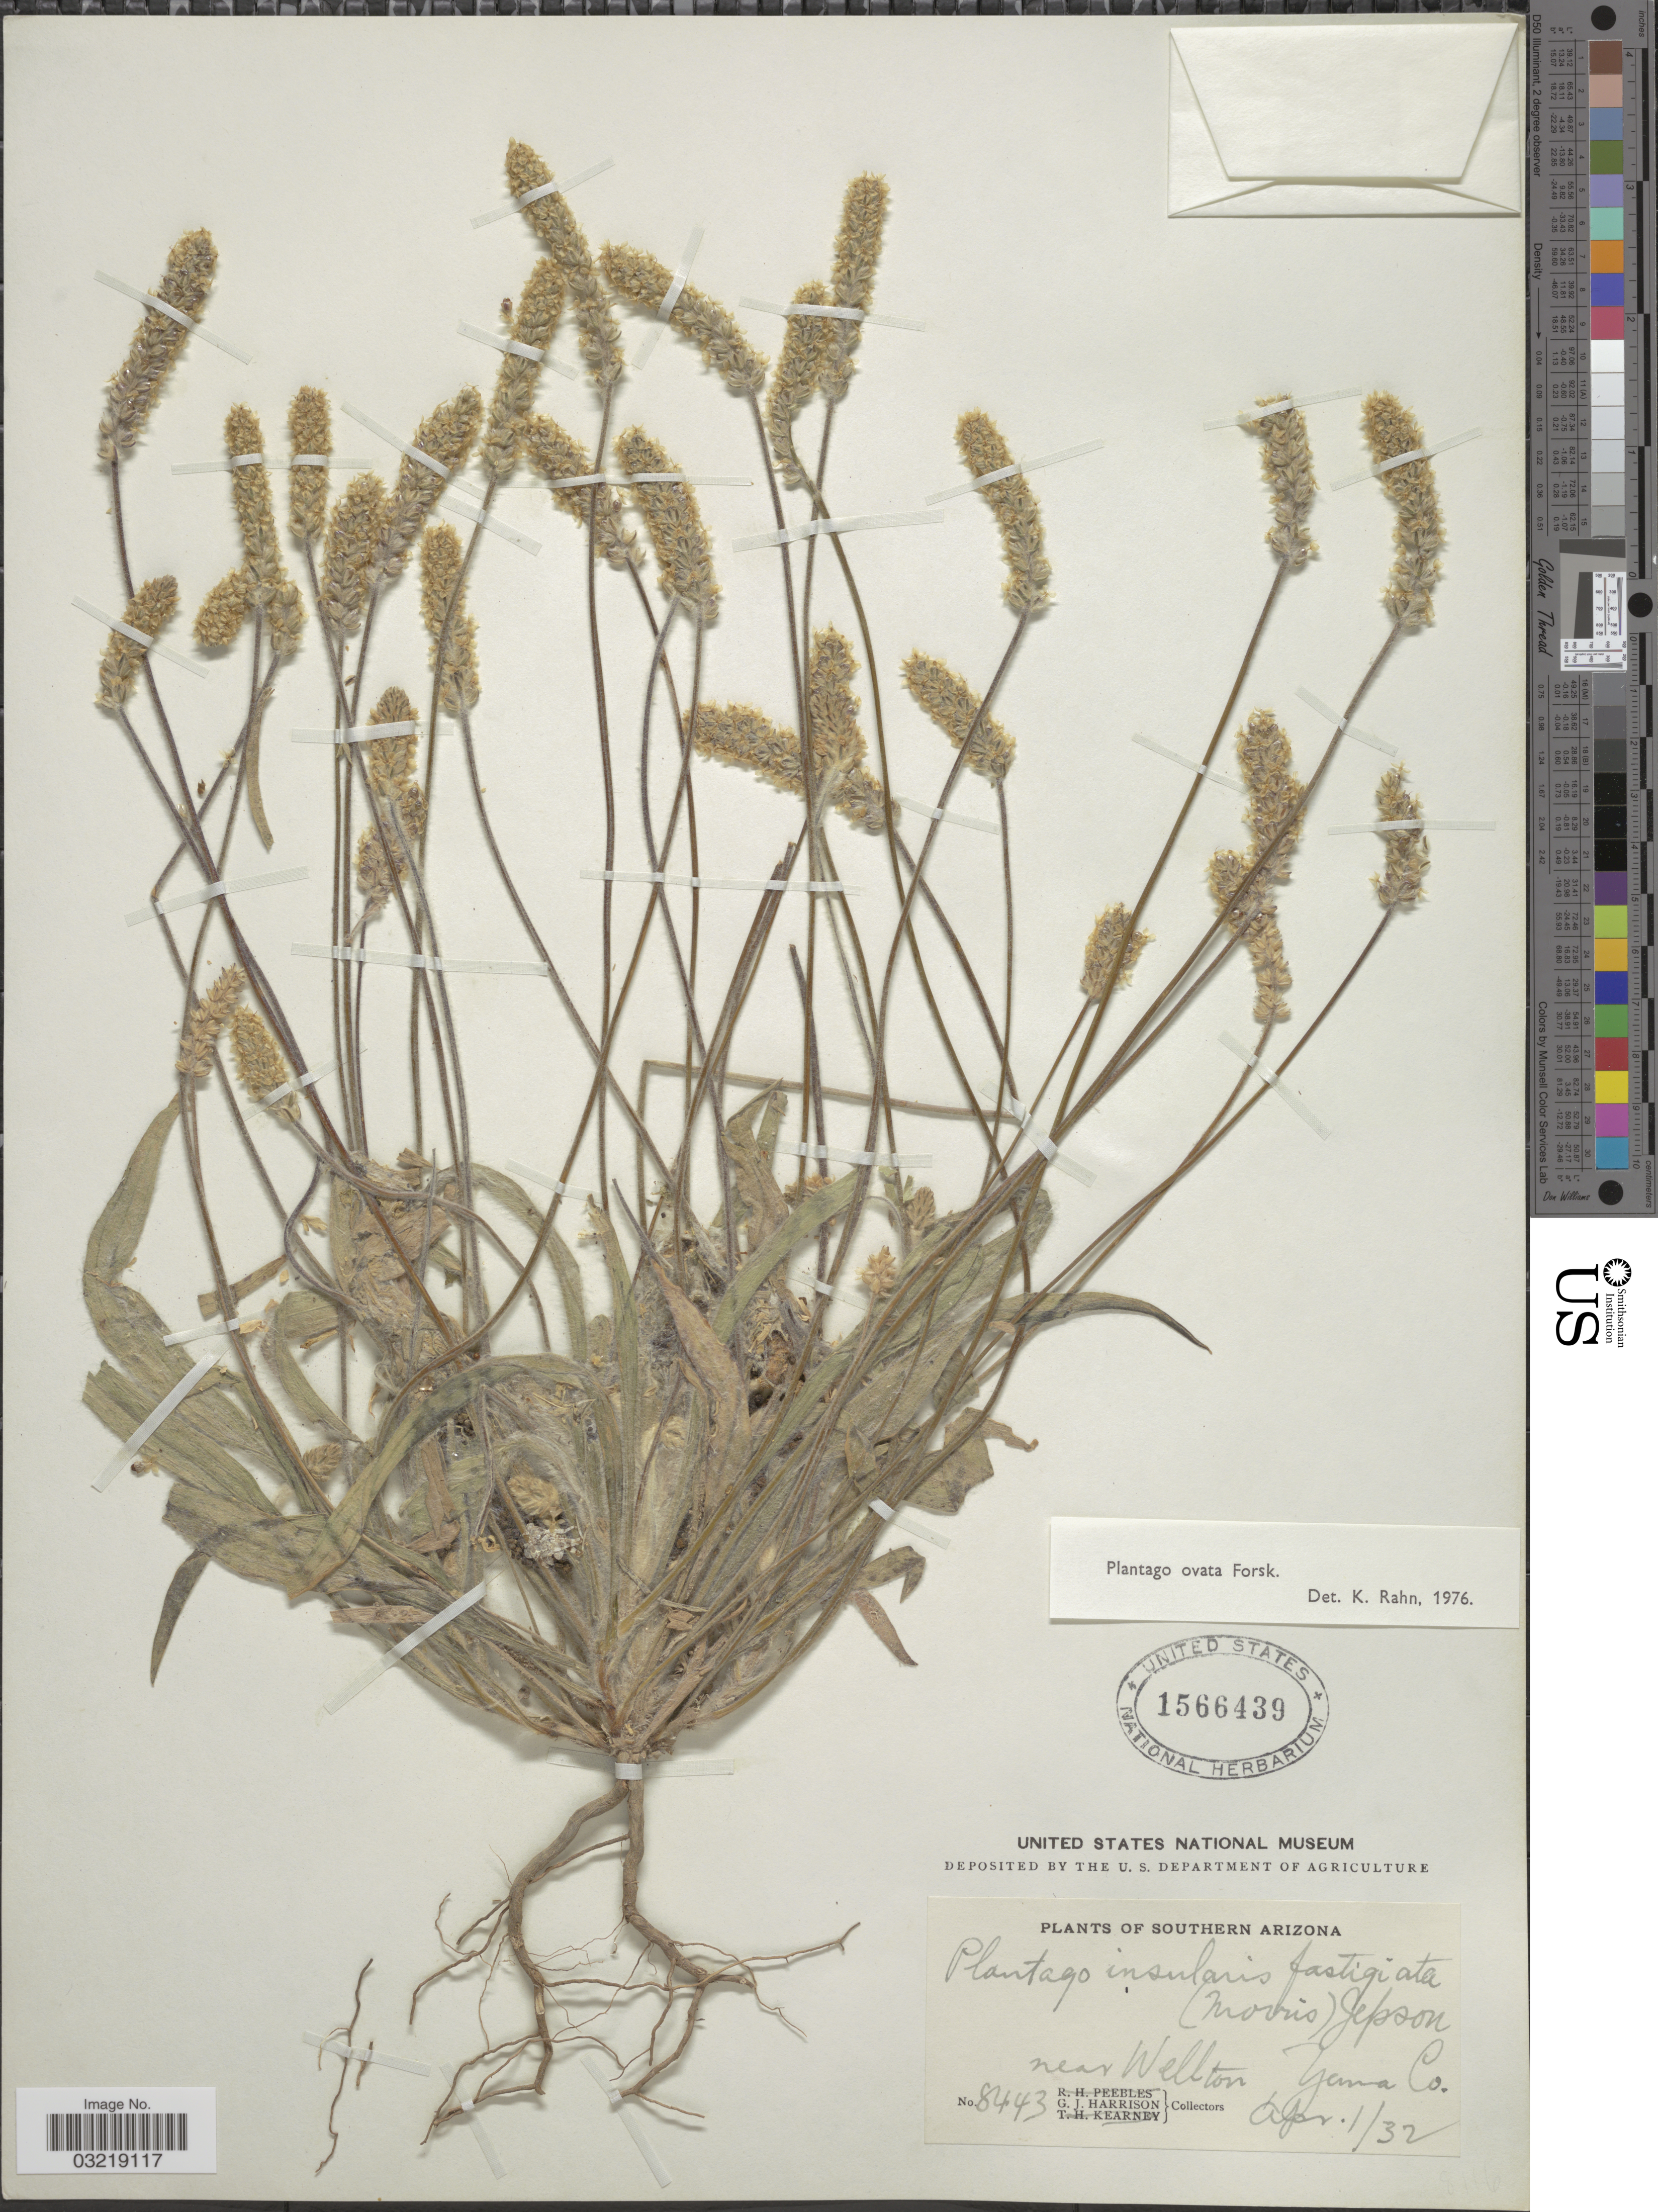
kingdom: Plantae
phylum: Tracheophyta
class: Magnoliopsida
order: Lamiales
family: Plantaginaceae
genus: Plantago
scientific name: Plantago ovata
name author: Forssk.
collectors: G. J. Harrison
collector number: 8443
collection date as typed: Transcribed d/m/y: 1/4/32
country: United States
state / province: Arizona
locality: Southern Arizona, near Welton, Yuma County.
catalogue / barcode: US 1566439